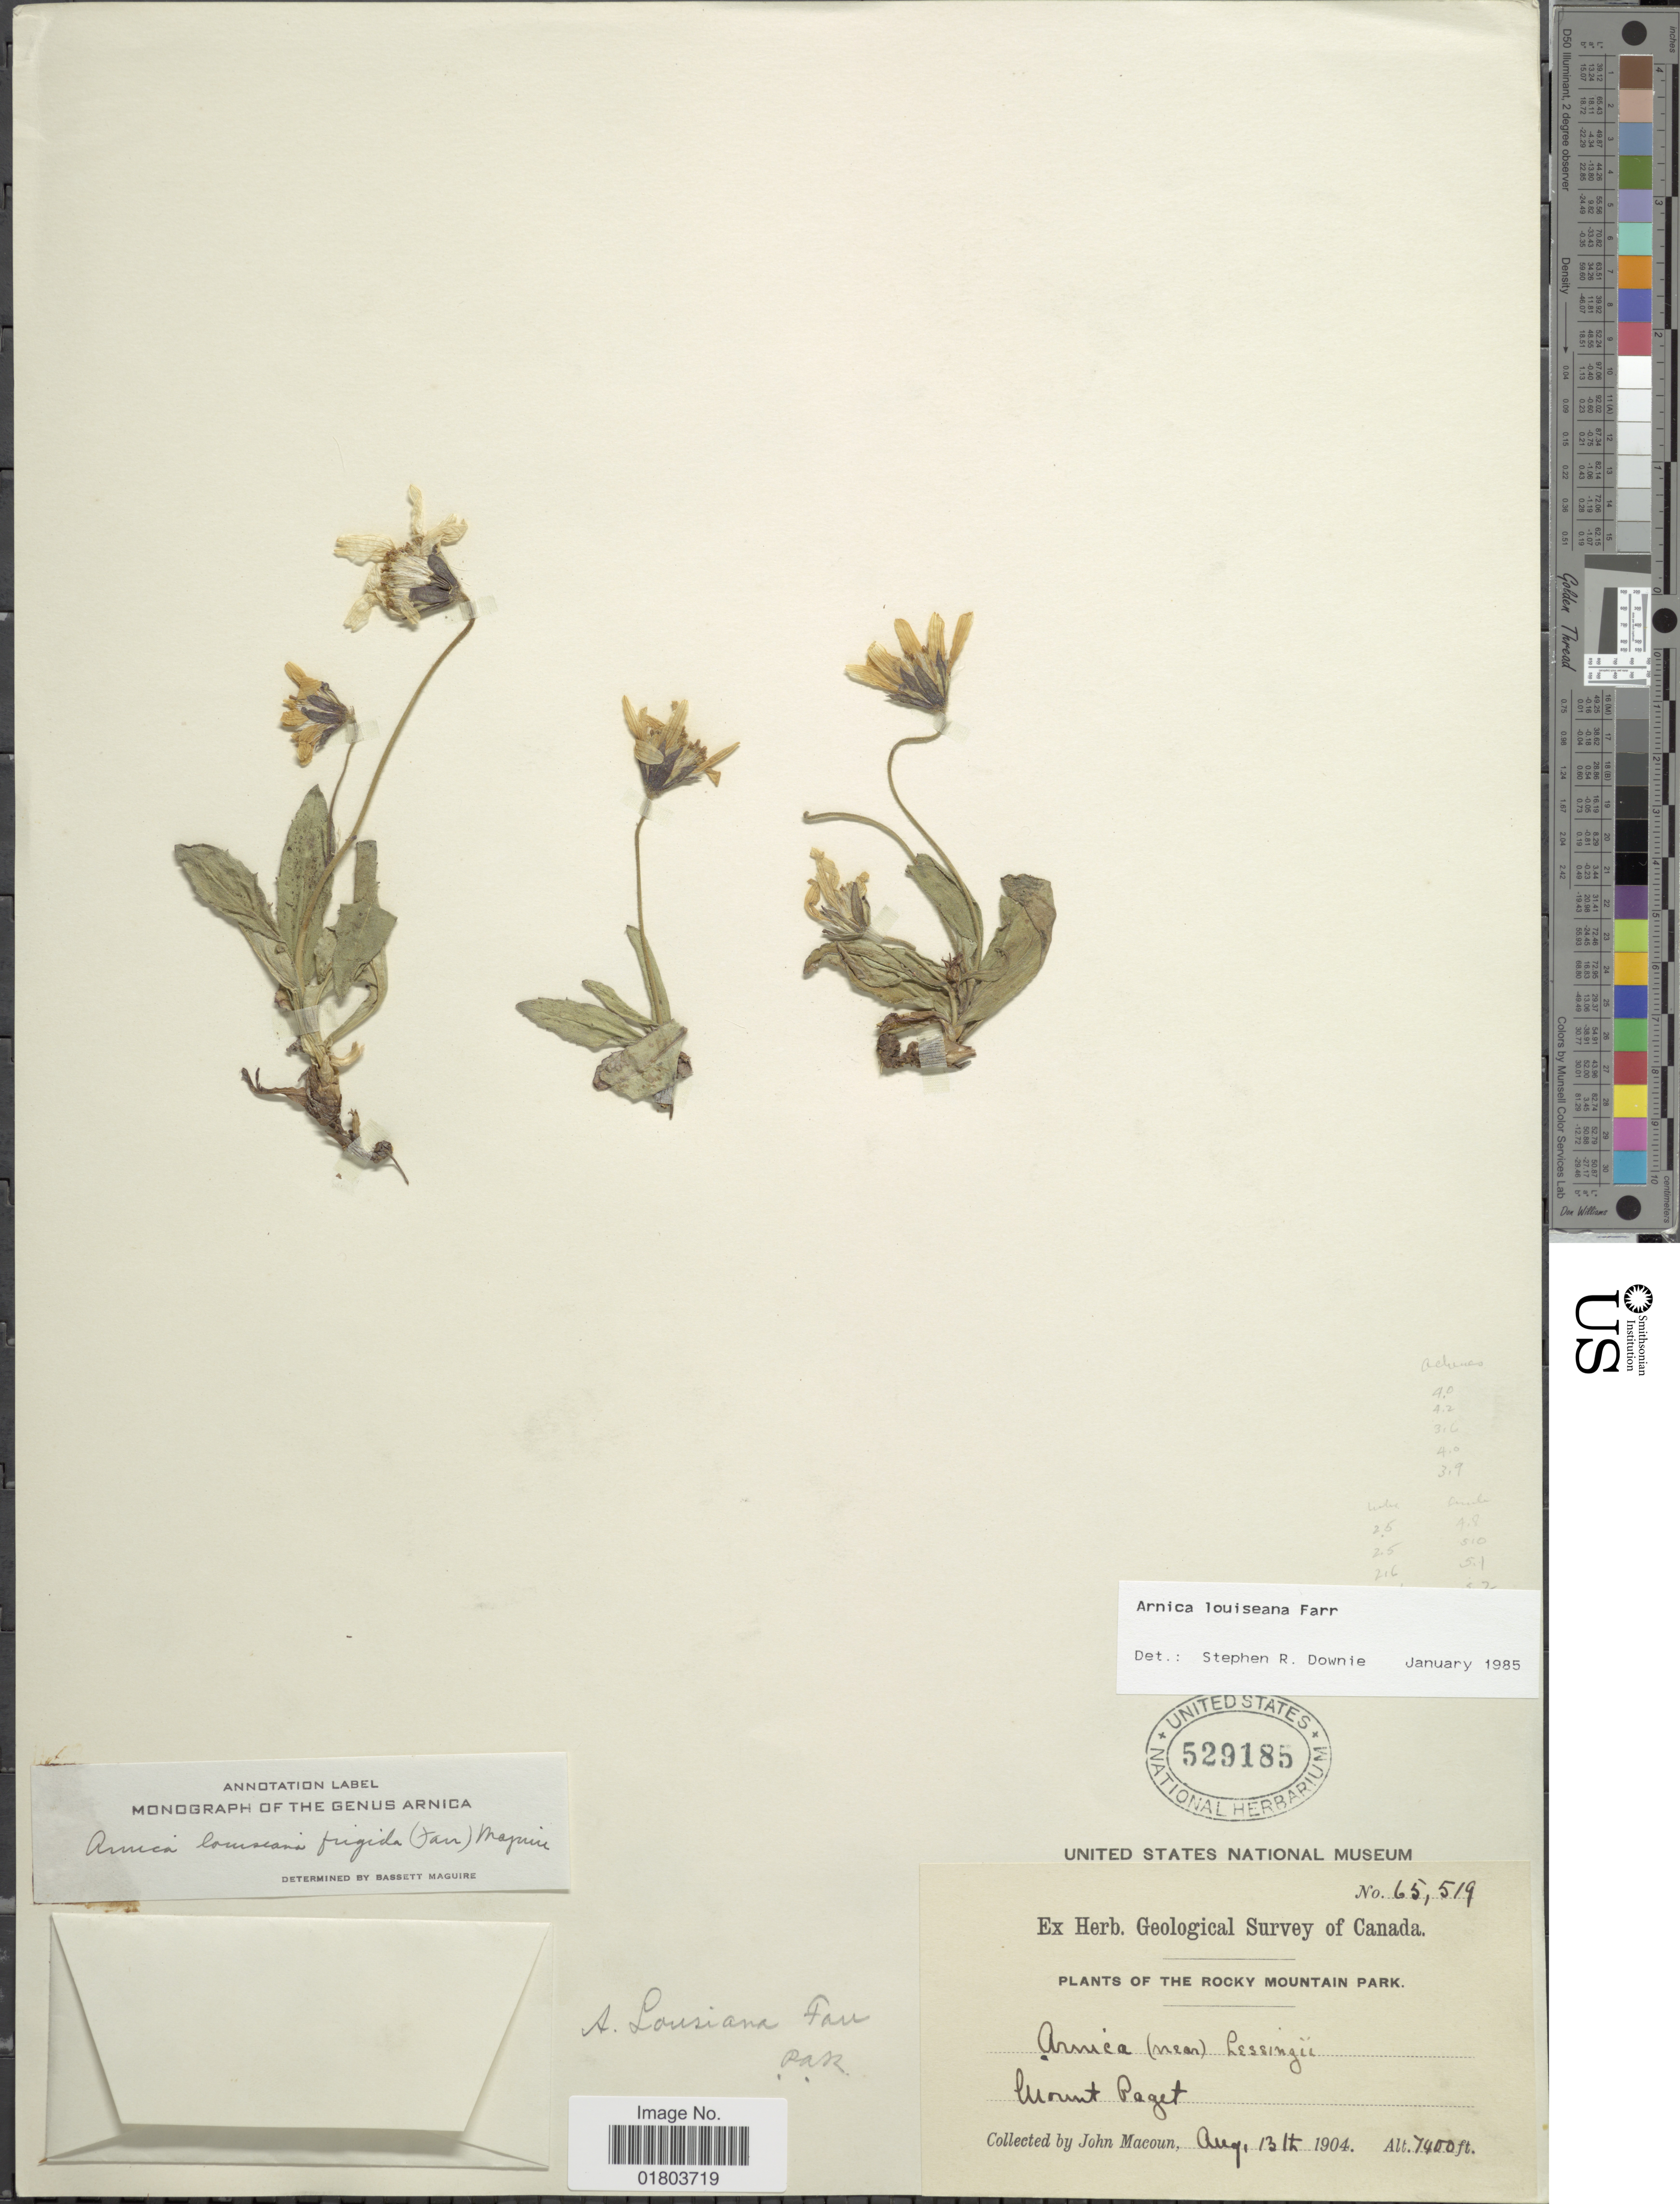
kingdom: Plantae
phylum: Tracheophyta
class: Magnoliopsida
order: Asterales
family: Asteraceae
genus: Arnica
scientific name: Arnica louiseana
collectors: J. Macoun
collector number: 65519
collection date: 1904-08-13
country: Canada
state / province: British Columbia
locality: Rocky Mountain Park, Mount Paget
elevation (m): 2256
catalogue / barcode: US 529185